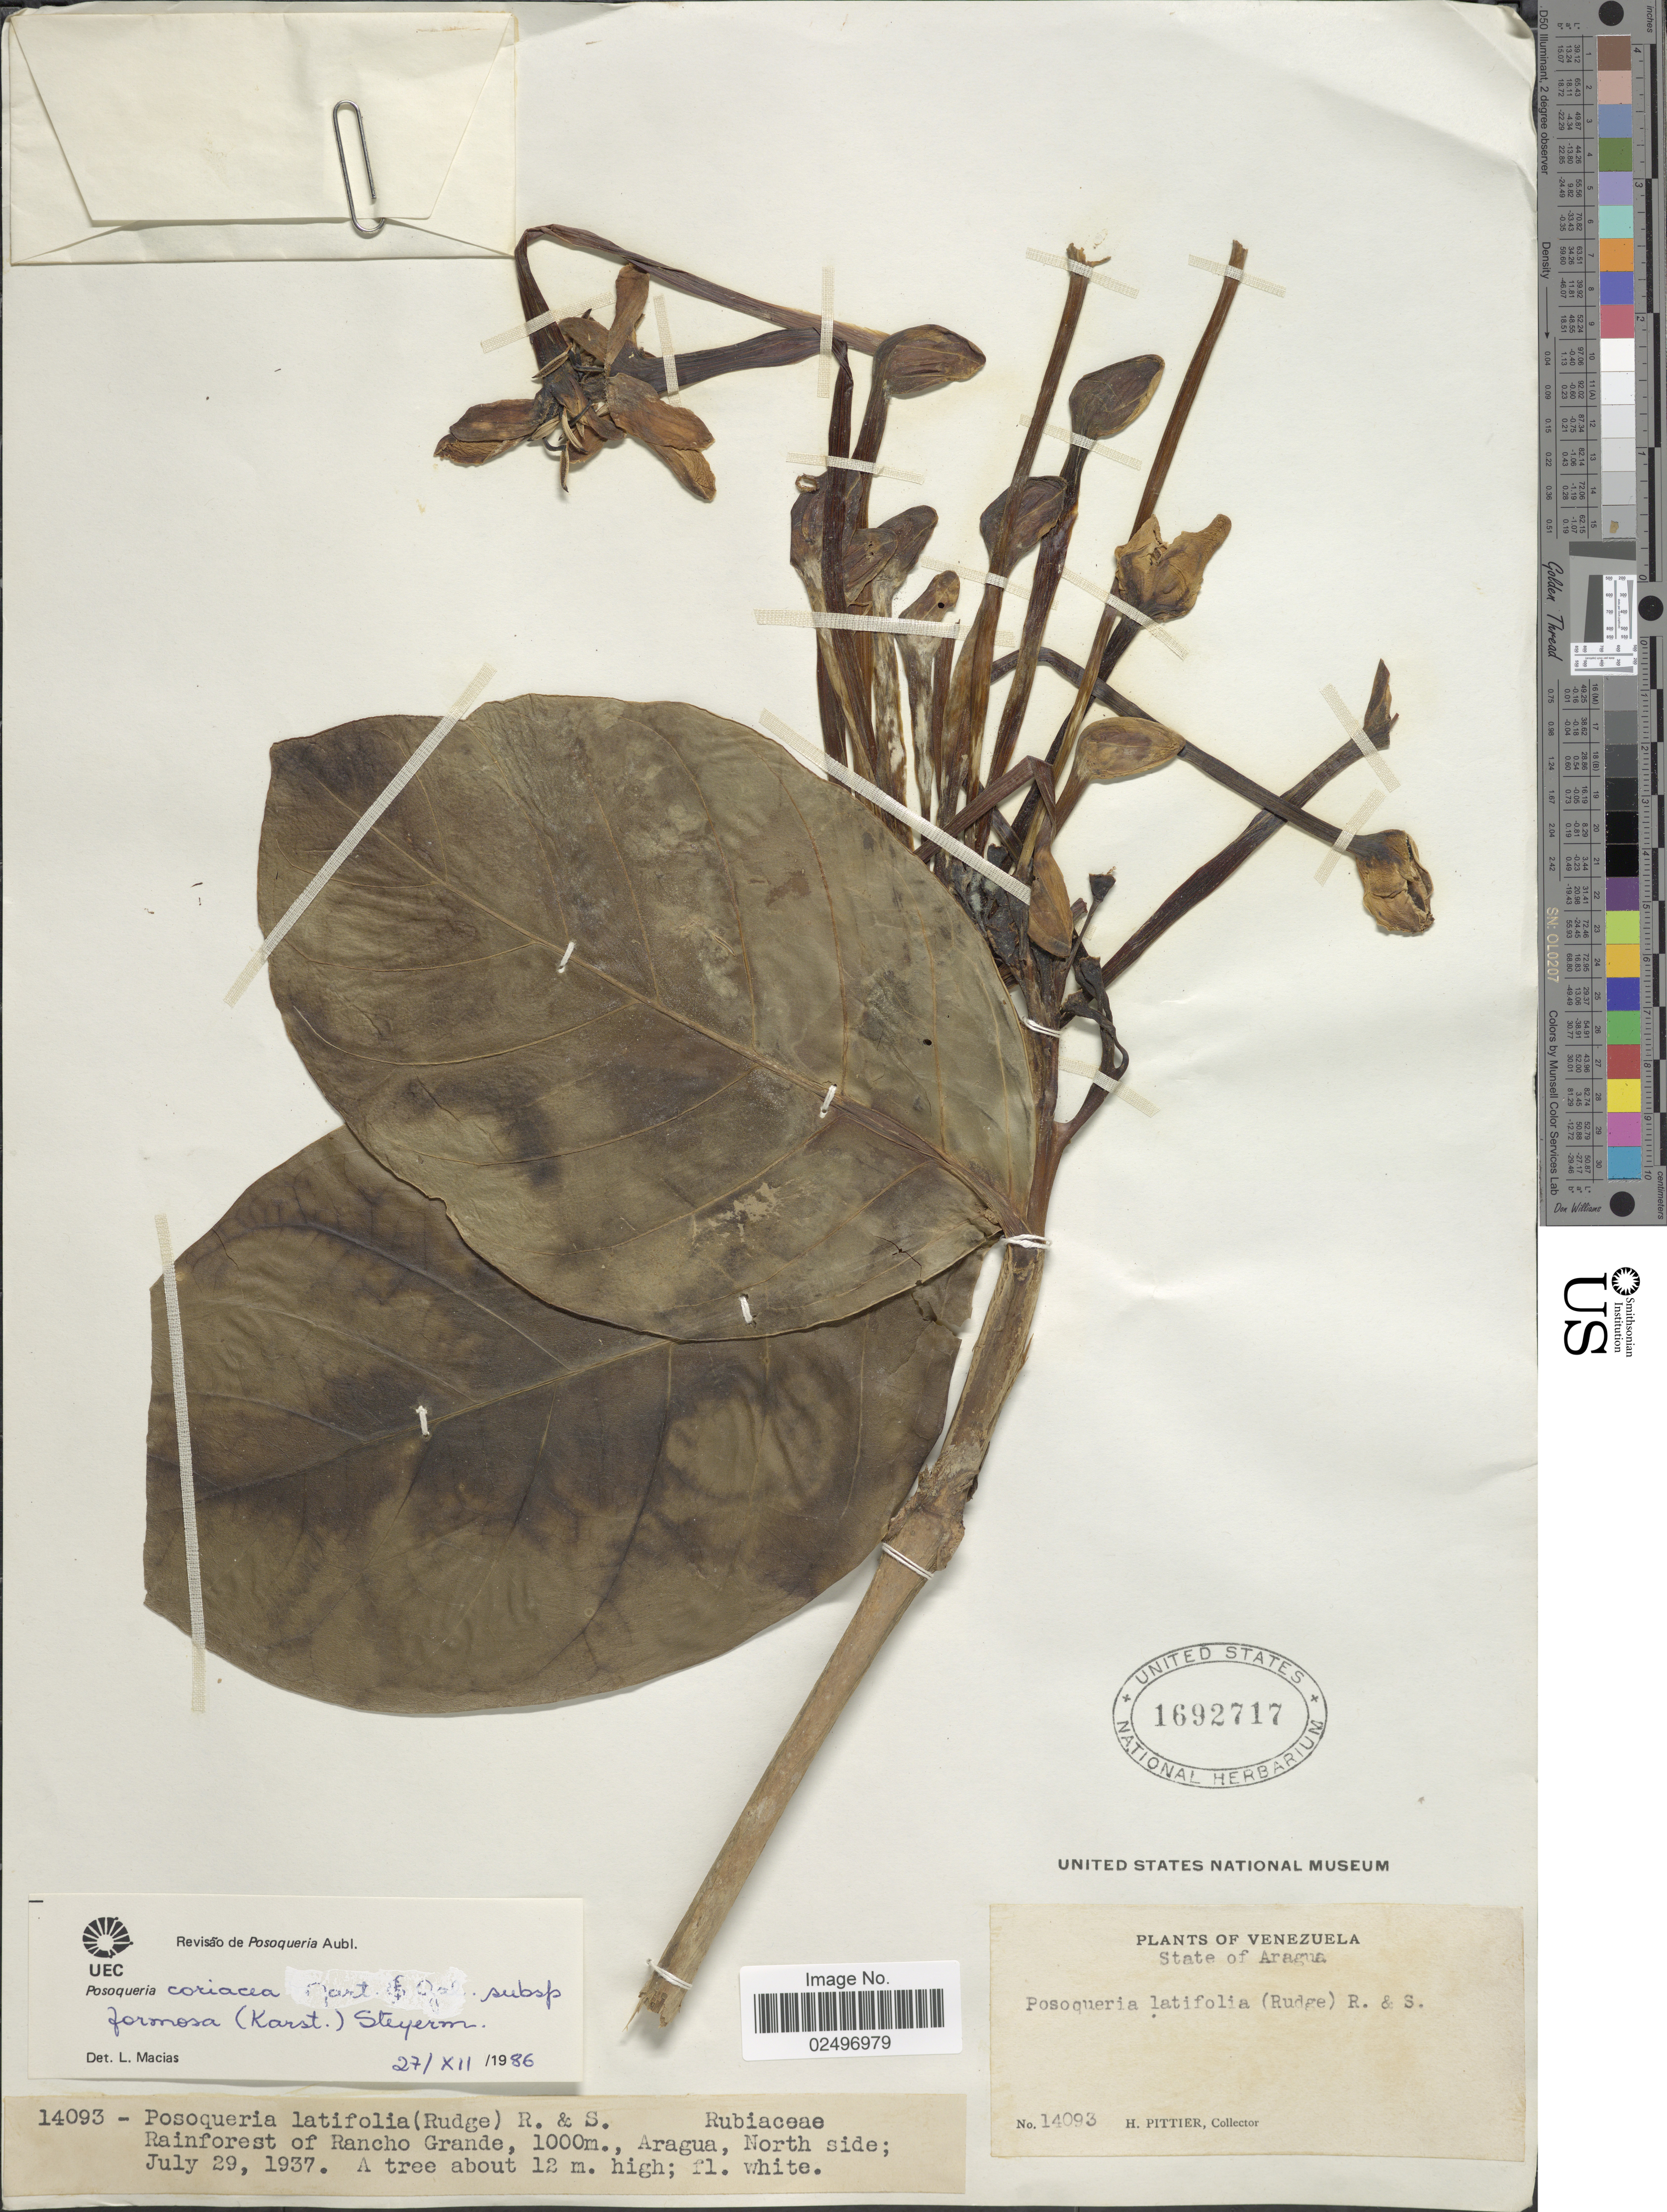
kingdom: Plantae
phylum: Tracheophyta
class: Magnoliopsida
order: Gentianales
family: Rubiaceae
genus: Posoqueria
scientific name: Posoqueria coriacea subsp. formosa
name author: M. Martens & Galeotti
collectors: H. F. Pittier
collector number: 14093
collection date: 1937-07-29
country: Venezuela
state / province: Aragua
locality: Rainforest of Rancho Grande, North side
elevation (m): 1000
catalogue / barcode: US 1692717